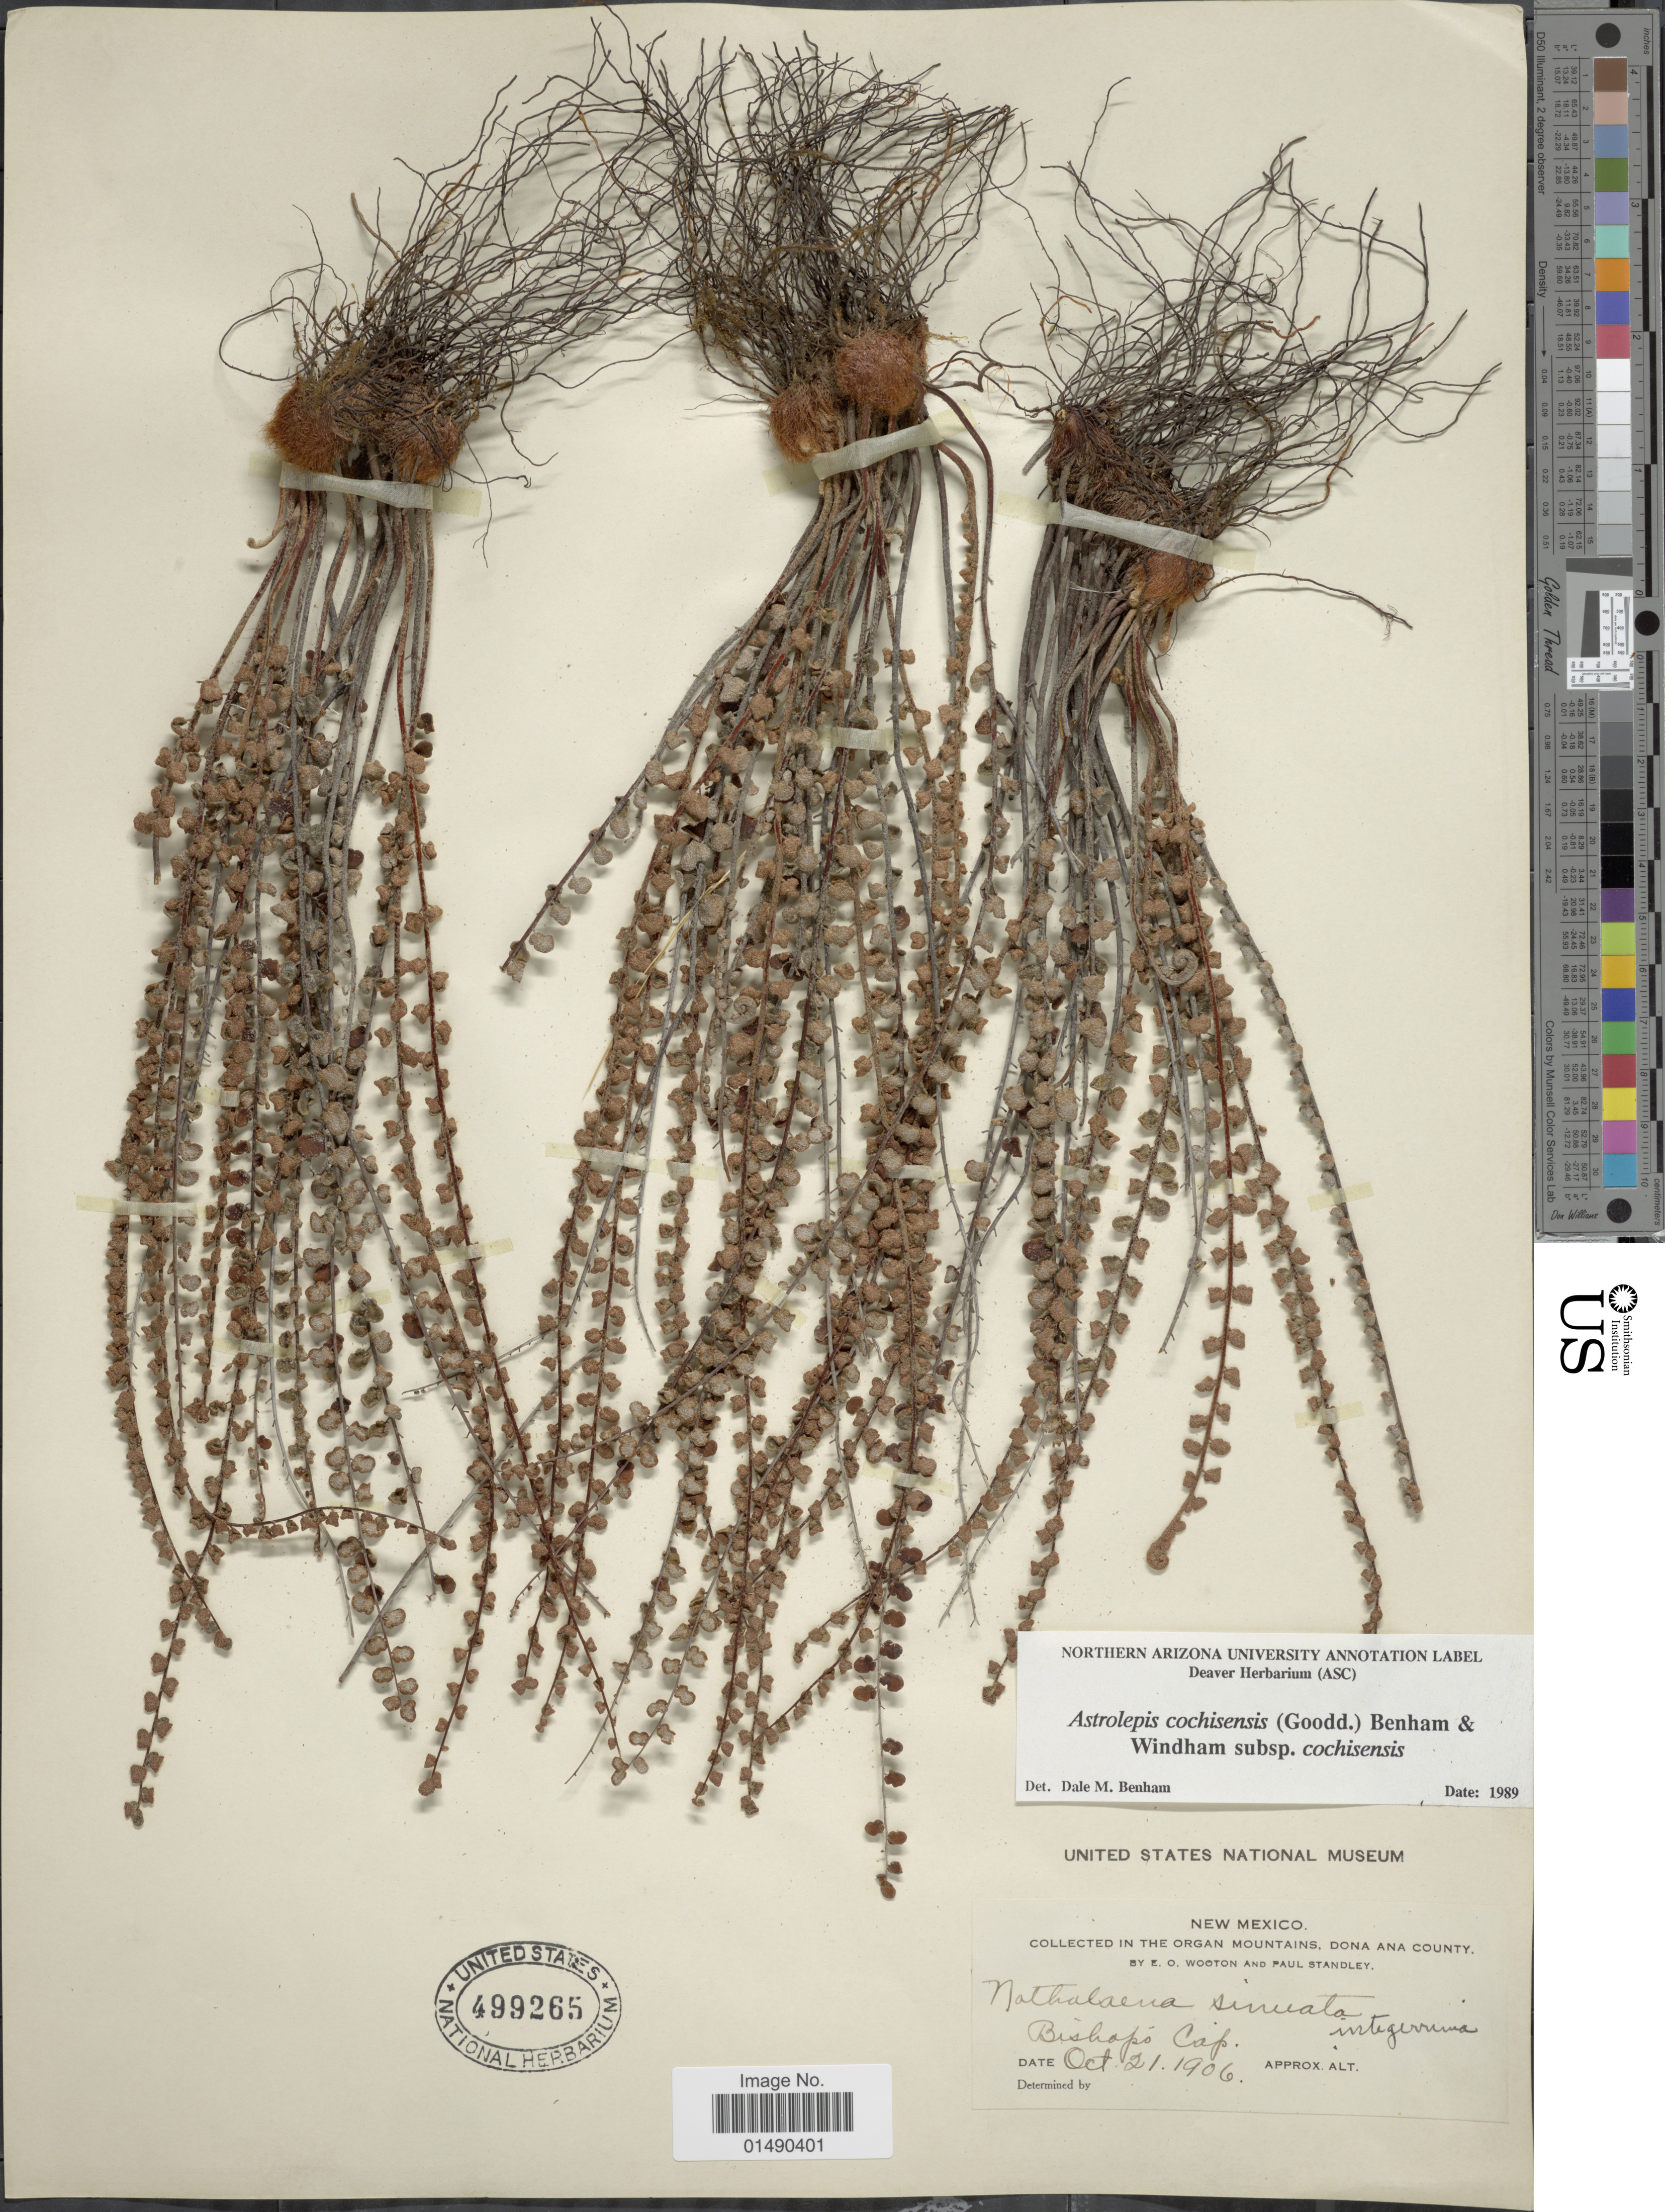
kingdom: Plantae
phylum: Tracheophyta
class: Polypodiopsida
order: Polypodiales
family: Pteridaceae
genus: Astrolepis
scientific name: Astrolepis cochisensis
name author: (C.O. Goodd.) D.M. Benham & Windham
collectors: E. O. Wooton & P. C. Standley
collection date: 1906-10-21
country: United States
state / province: New Mexico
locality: Bishop's Cap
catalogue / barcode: US 499265